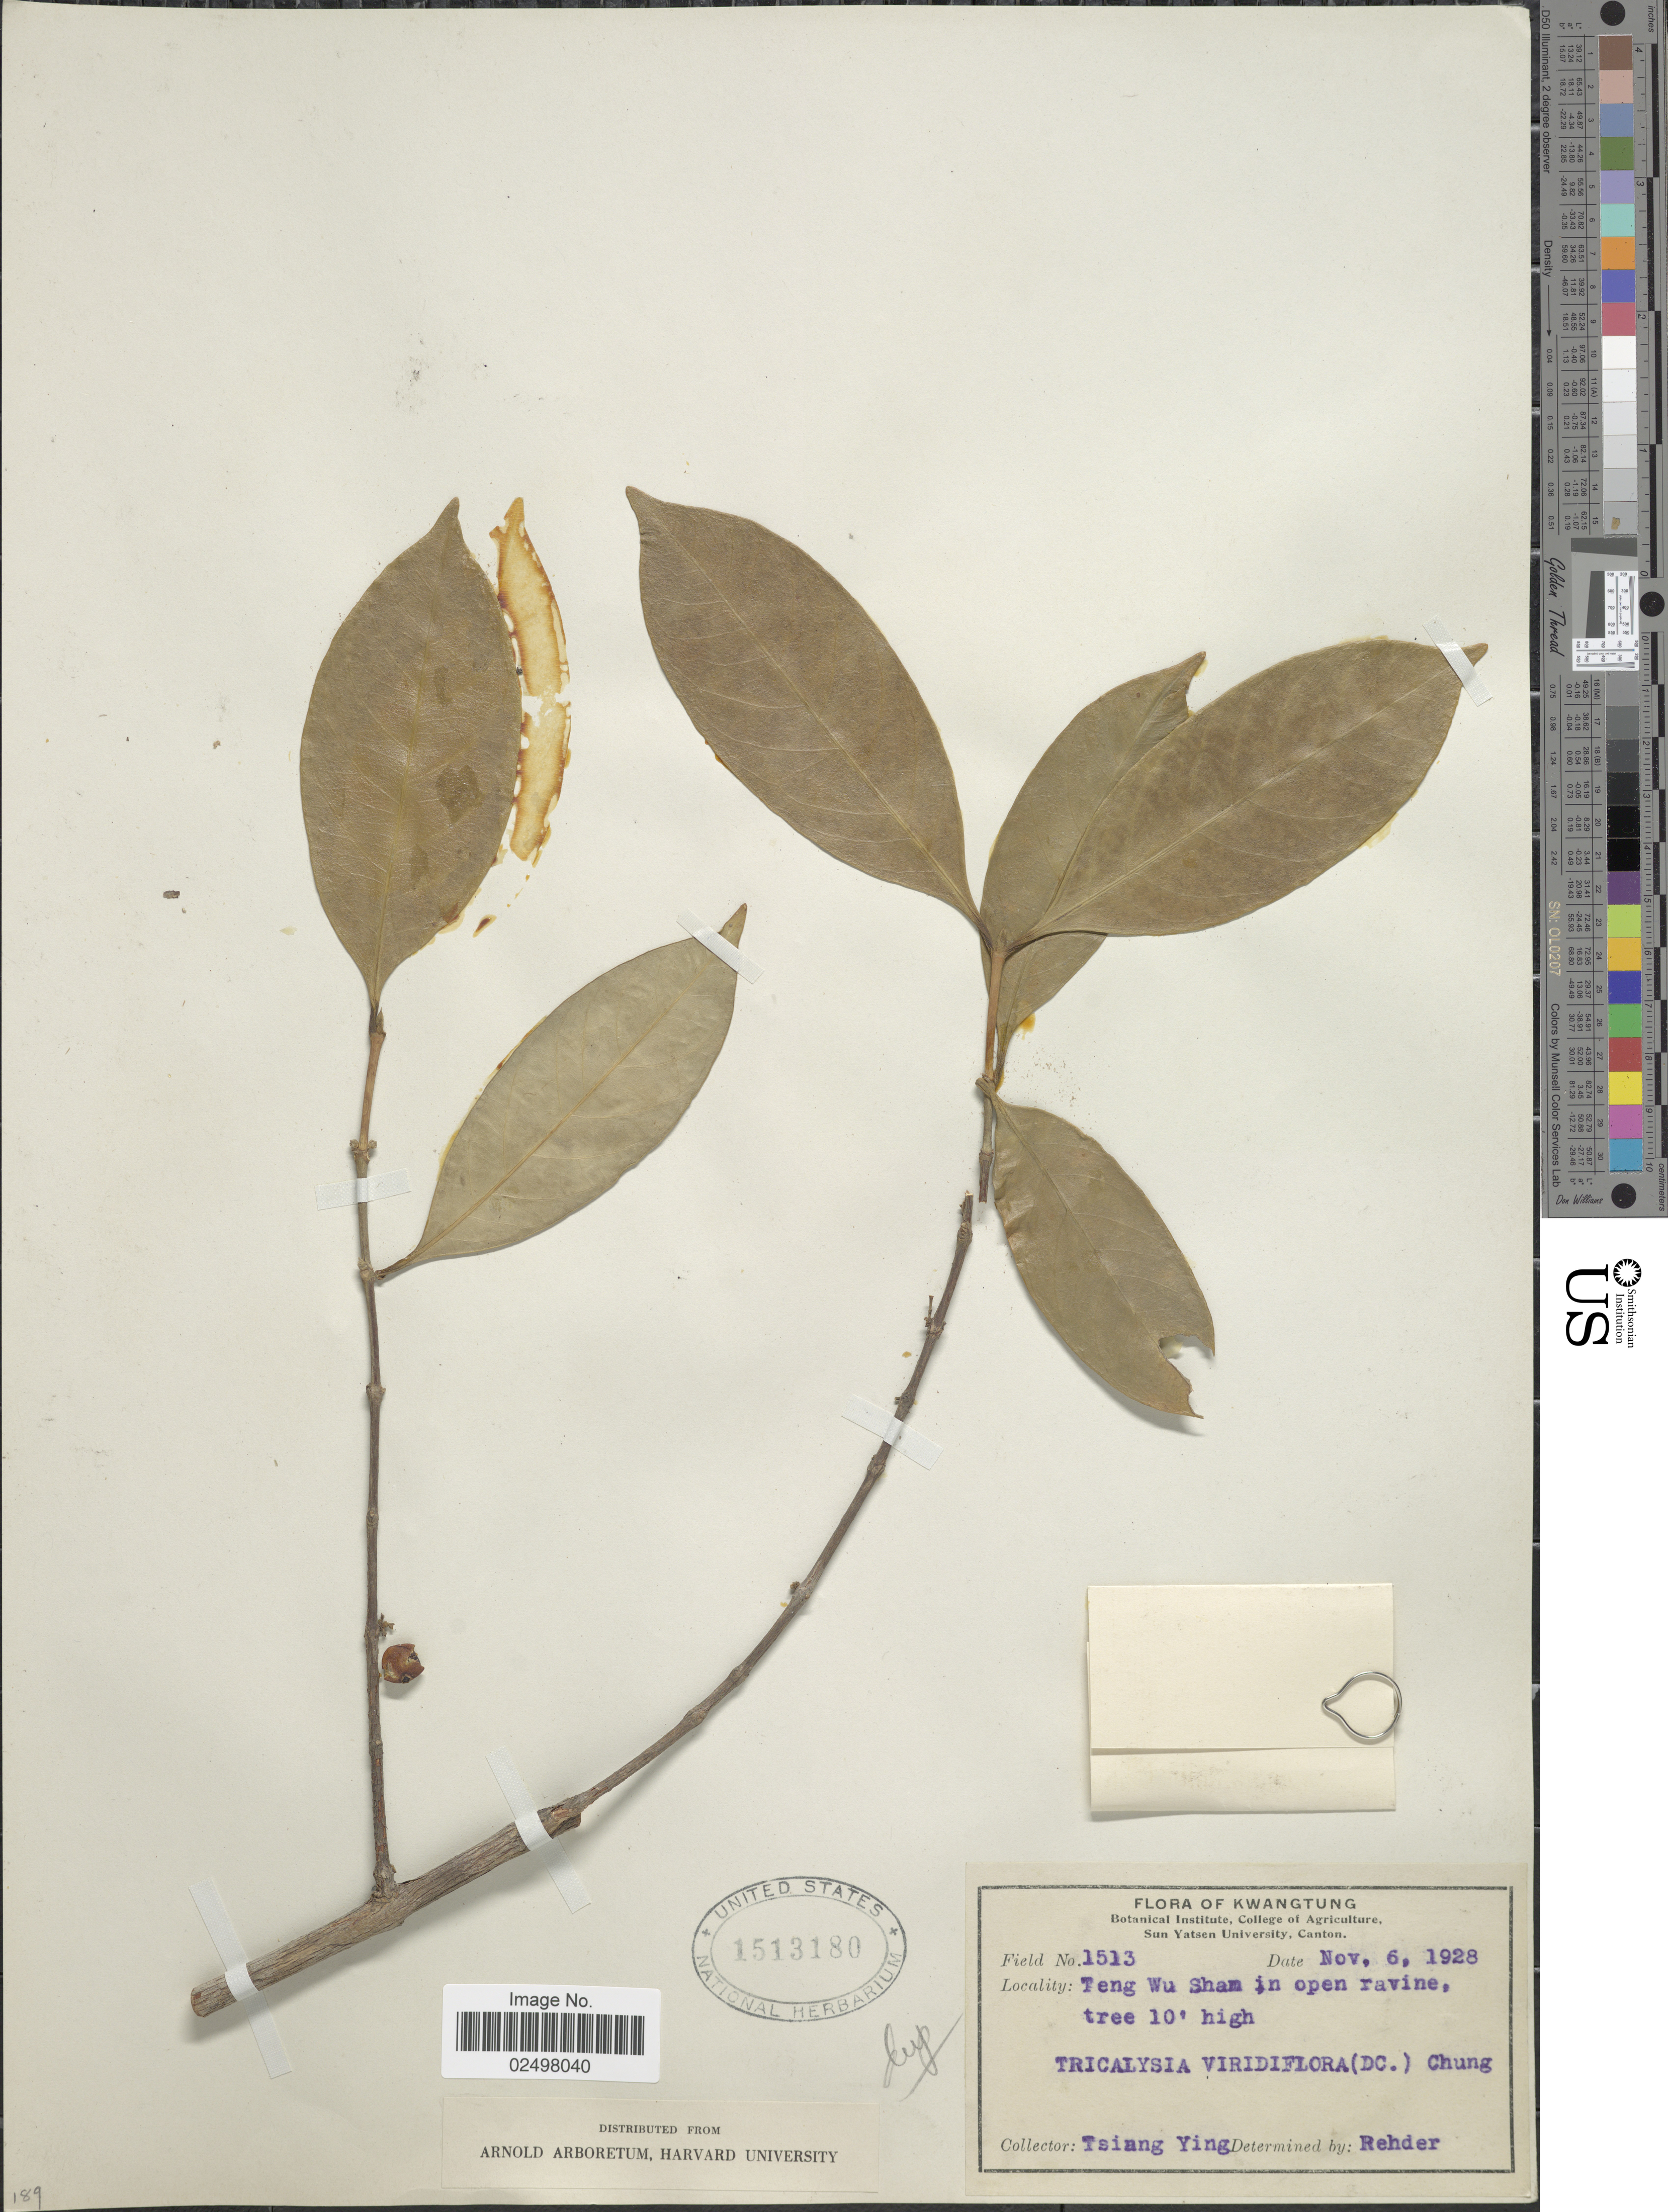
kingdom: Plantae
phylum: Tracheophyta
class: Magnoliopsida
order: Gentianales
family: Rubiaceae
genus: Tricalysia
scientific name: Tricalysia dubia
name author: (Lindl.) Ohwi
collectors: Y. Tsiang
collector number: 1513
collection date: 1928-11-06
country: China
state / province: Guangdong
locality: Kwangtung, Teng Wu Sham in open ravine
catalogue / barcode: US 1513180